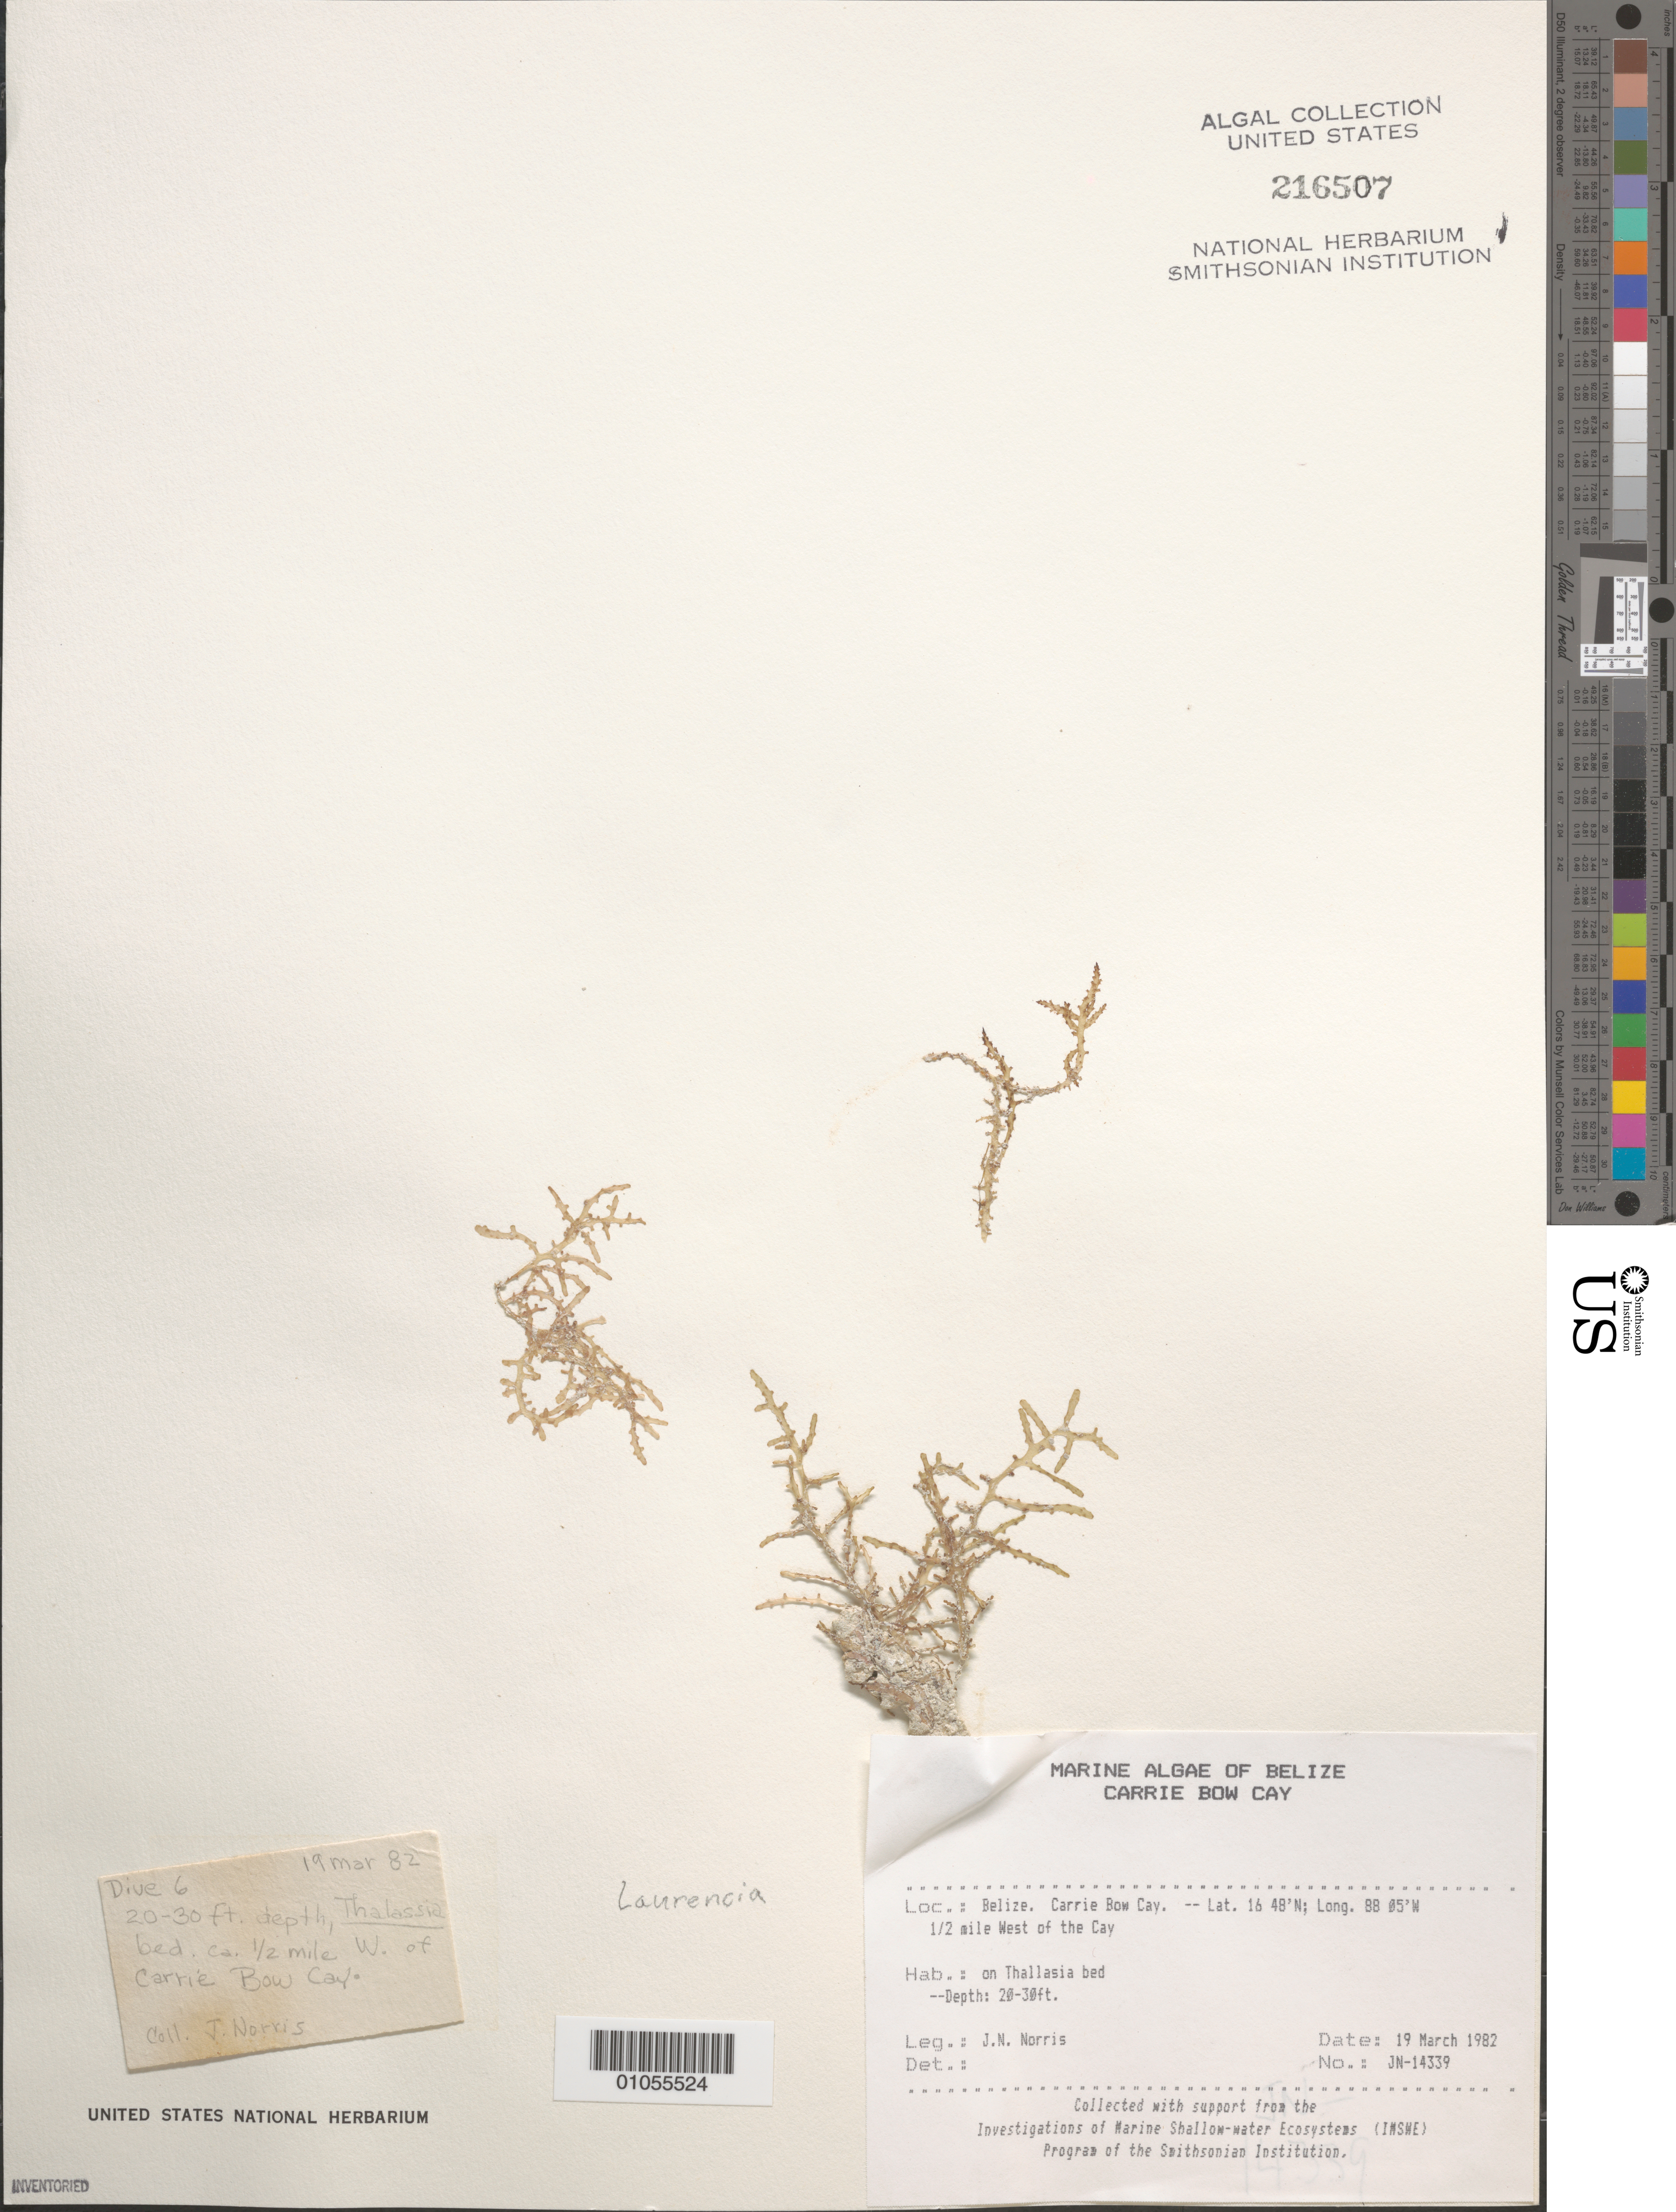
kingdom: Plantae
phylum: Rhodophyta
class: Florideophyceae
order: Ceramiales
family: Rhodomelaceae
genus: Laurencia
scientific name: Laurencia sp.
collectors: J. N. Norris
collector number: JN-14339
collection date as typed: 19 Mar 1982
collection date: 1982-03-19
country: Belize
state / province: Stann Creek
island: Carrie Bow Cay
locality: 1/2 mile west of Carrie Bow Cay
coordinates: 16 48'N, 88 05'W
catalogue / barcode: US 216507